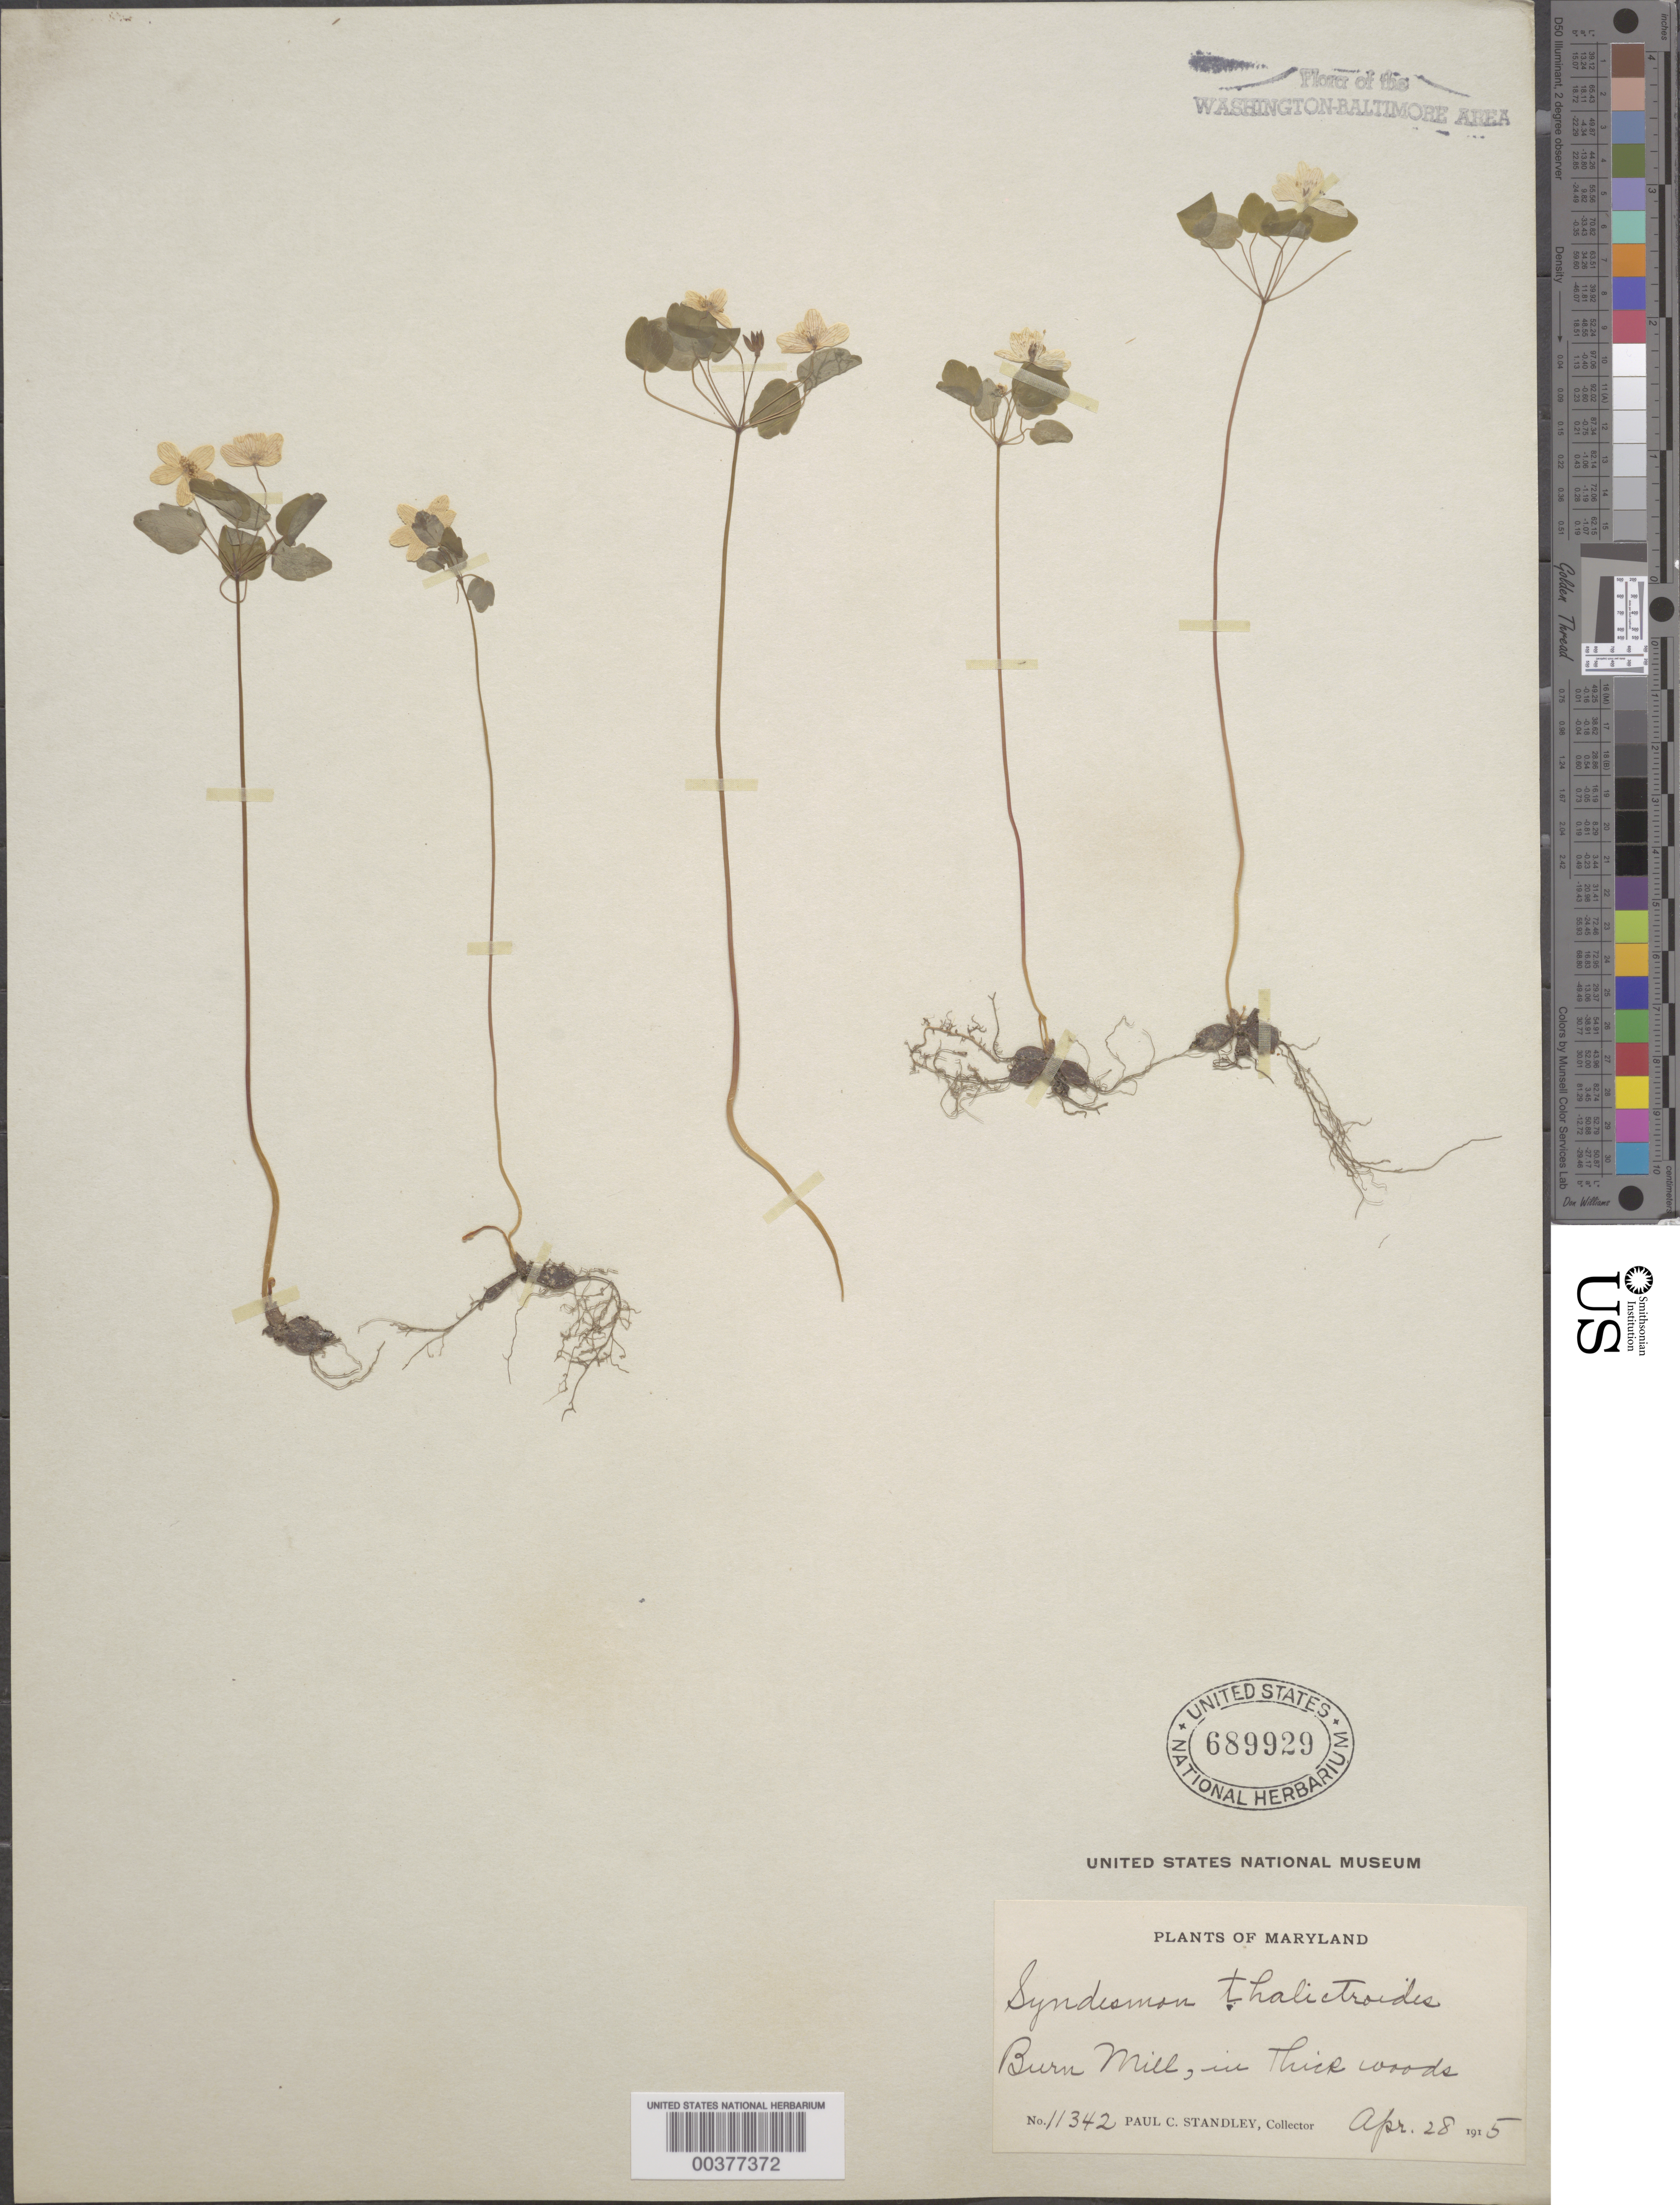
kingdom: Plantae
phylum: Tracheophyta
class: Magnoliopsida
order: Ranunculales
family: Ranunculaceae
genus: Thalictrum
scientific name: Thalictrum thalictroides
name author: (L.) A.J. Eames & B. Boivin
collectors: P. C. Standley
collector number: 11342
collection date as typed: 28 Apr 1915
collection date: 1915-04-28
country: United States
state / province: Maryland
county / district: St. Mary's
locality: Burn Mill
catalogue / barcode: US 689929